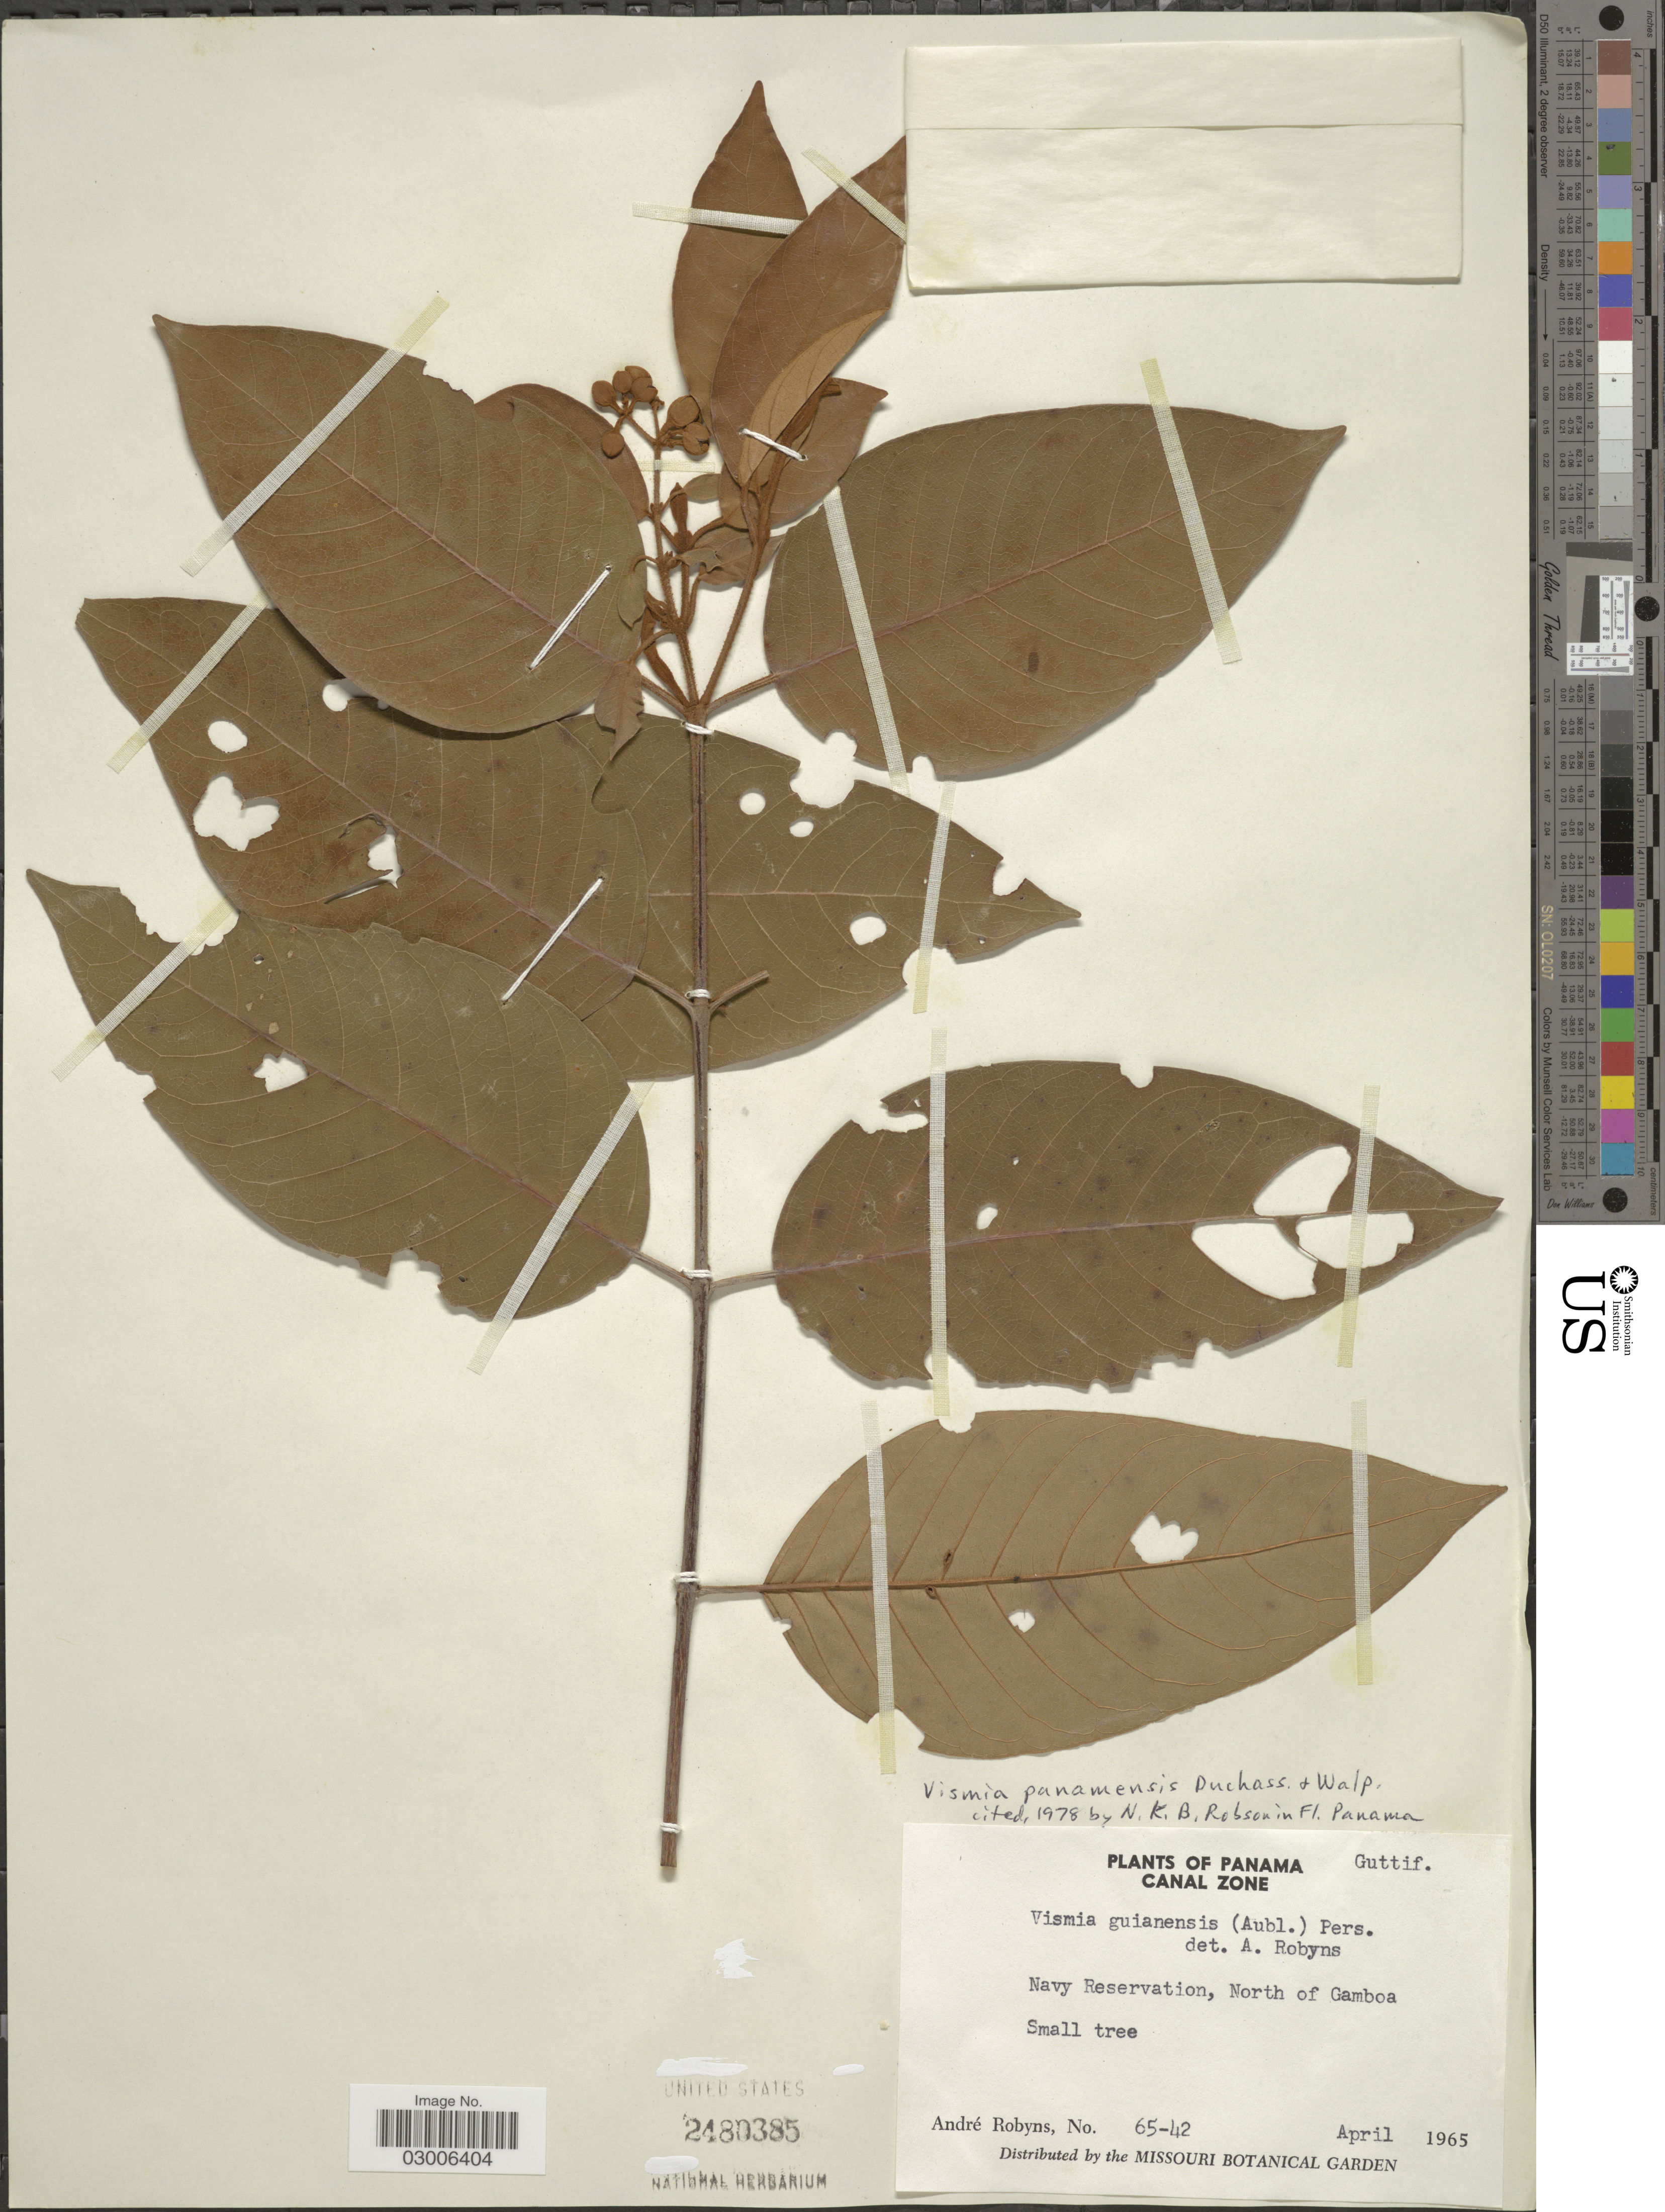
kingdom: Plantae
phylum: Tracheophyta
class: Magnoliopsida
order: Malpighiales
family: Hypericaceae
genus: Vismia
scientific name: Vismia panamensis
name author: Duchass. & Walp.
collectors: A. G. Robyns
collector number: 65-42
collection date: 1965-04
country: Panama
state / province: Colón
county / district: Canal Zone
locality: Canal Zone. Navy Reservation, North of Gamboa.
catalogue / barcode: US 2480385